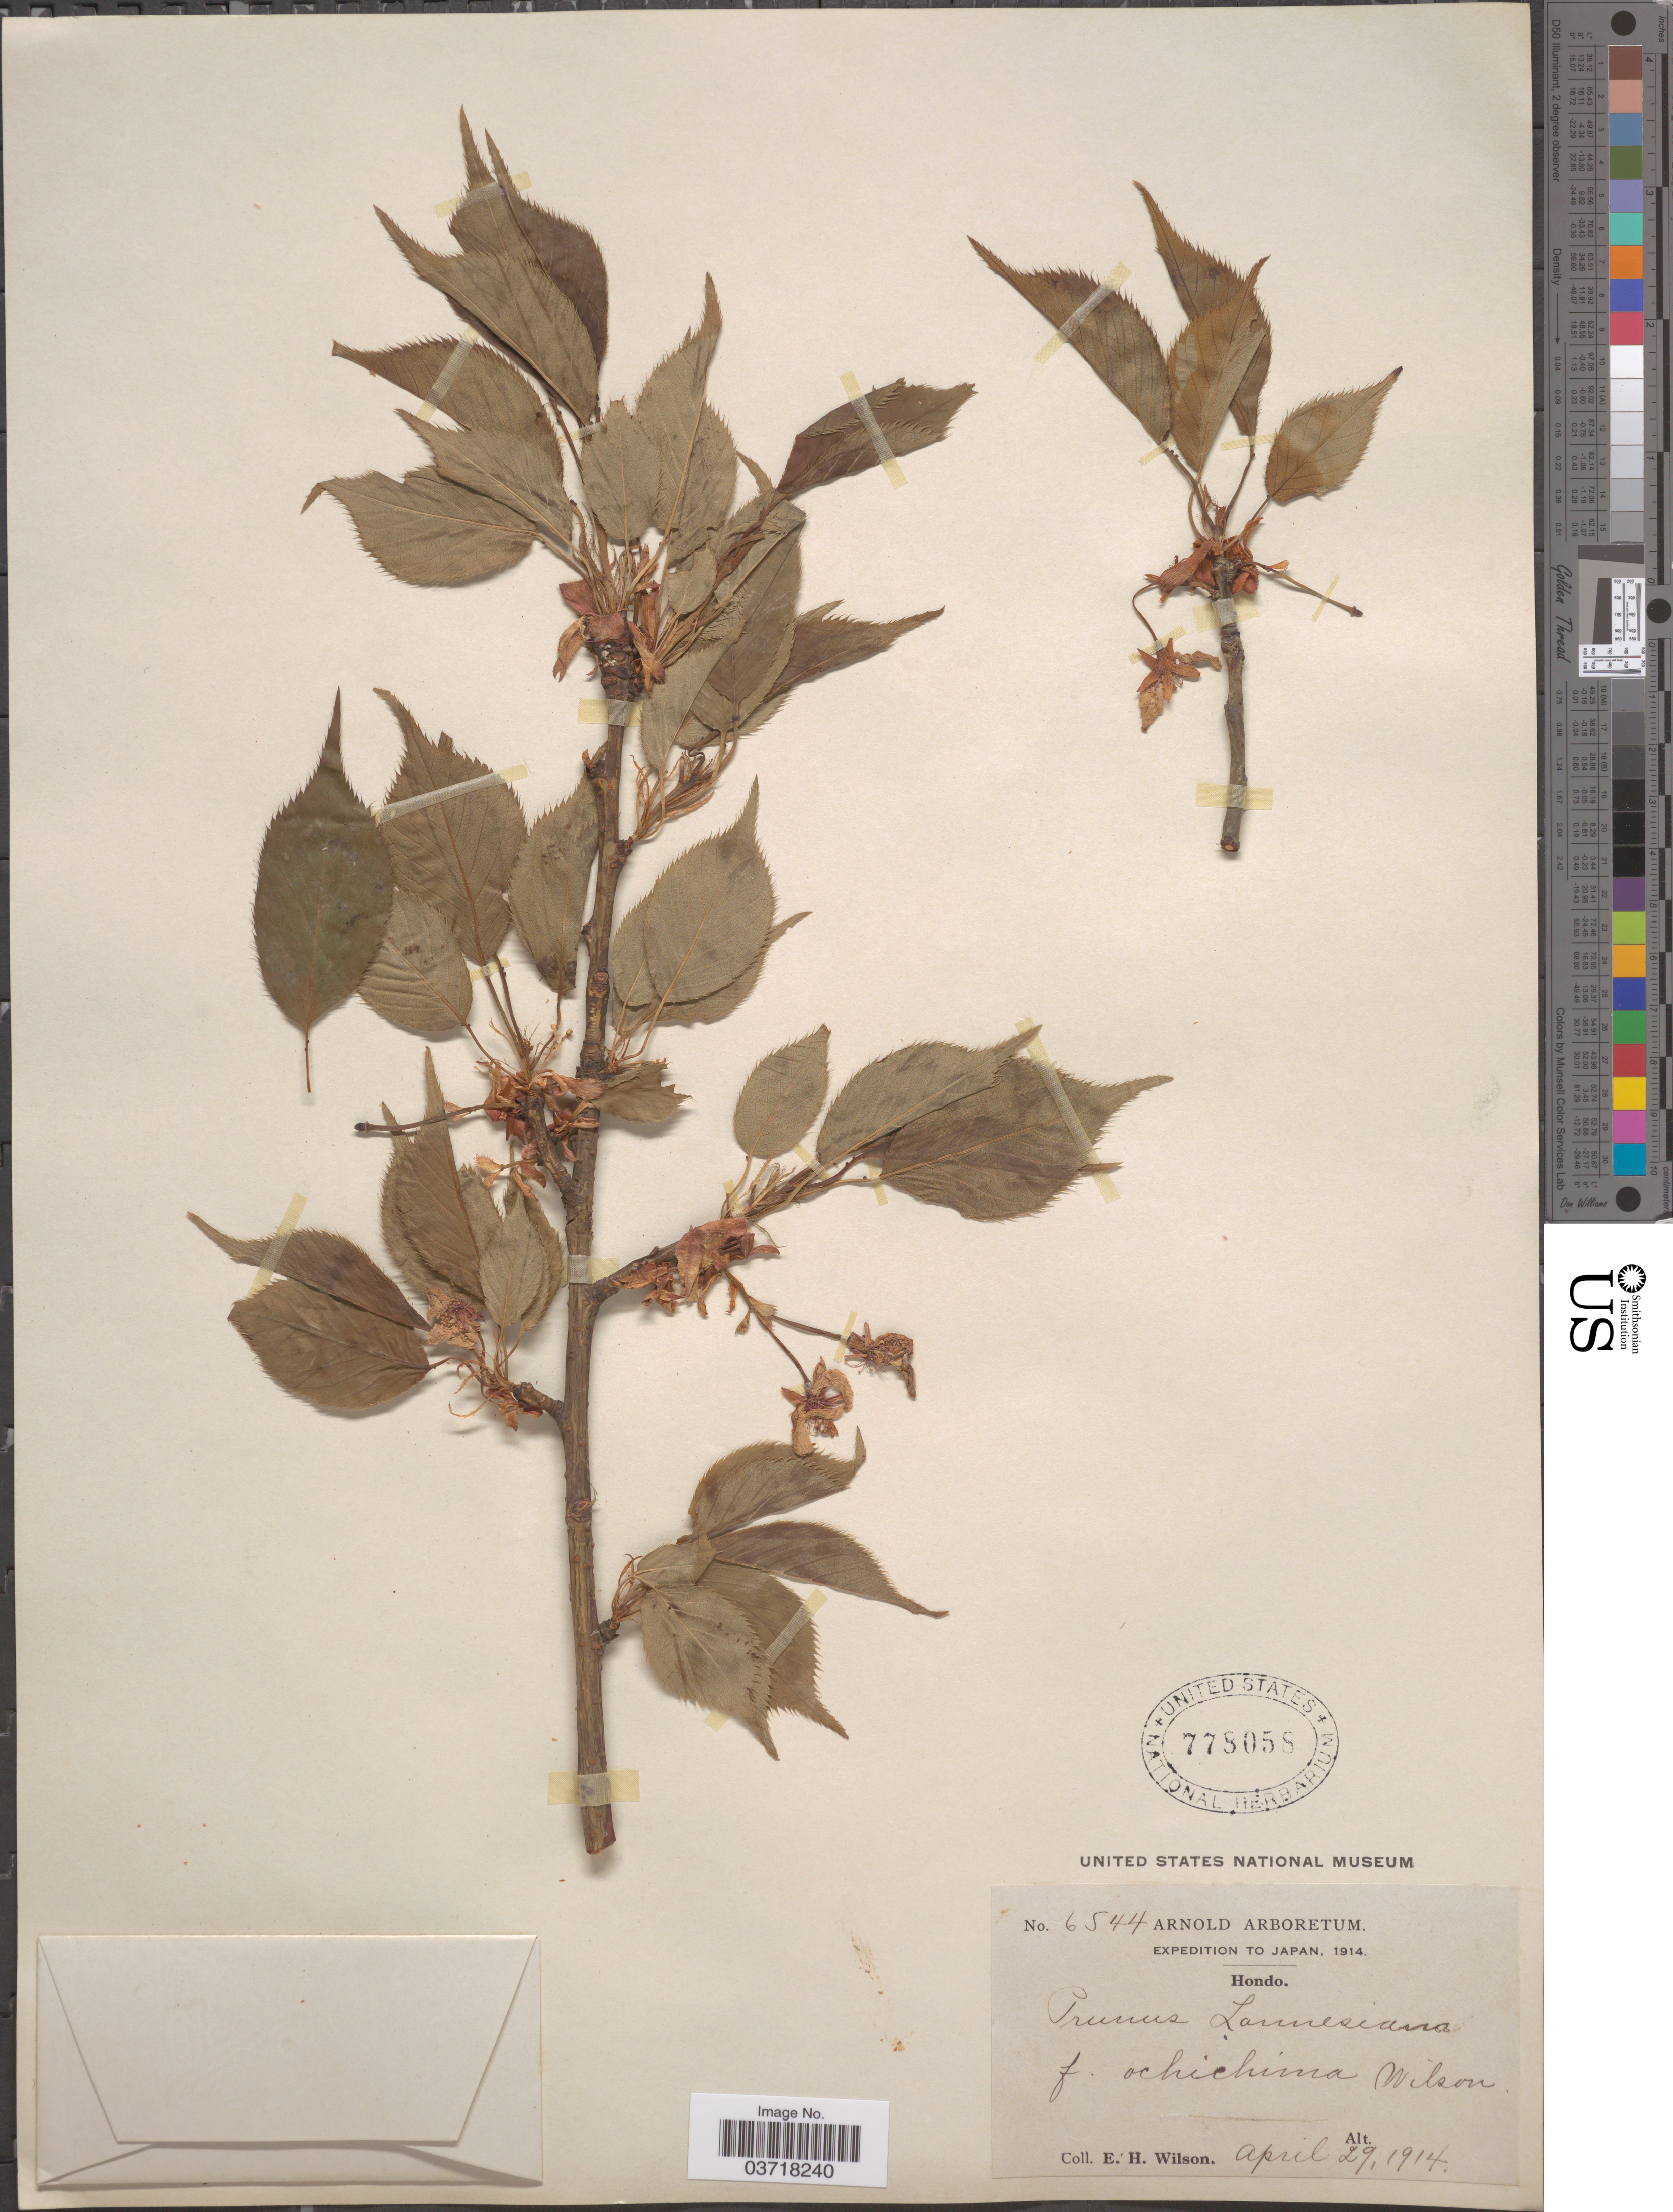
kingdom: Plantae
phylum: Tracheophyta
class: Magnoliopsida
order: Rosales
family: Rosaceae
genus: Prunus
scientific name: Prunus serrulata var. ojochin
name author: (Koidz.) Ingram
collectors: E. Wilson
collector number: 6544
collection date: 1914-04-29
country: Japan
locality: Hondo.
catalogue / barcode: US 778058